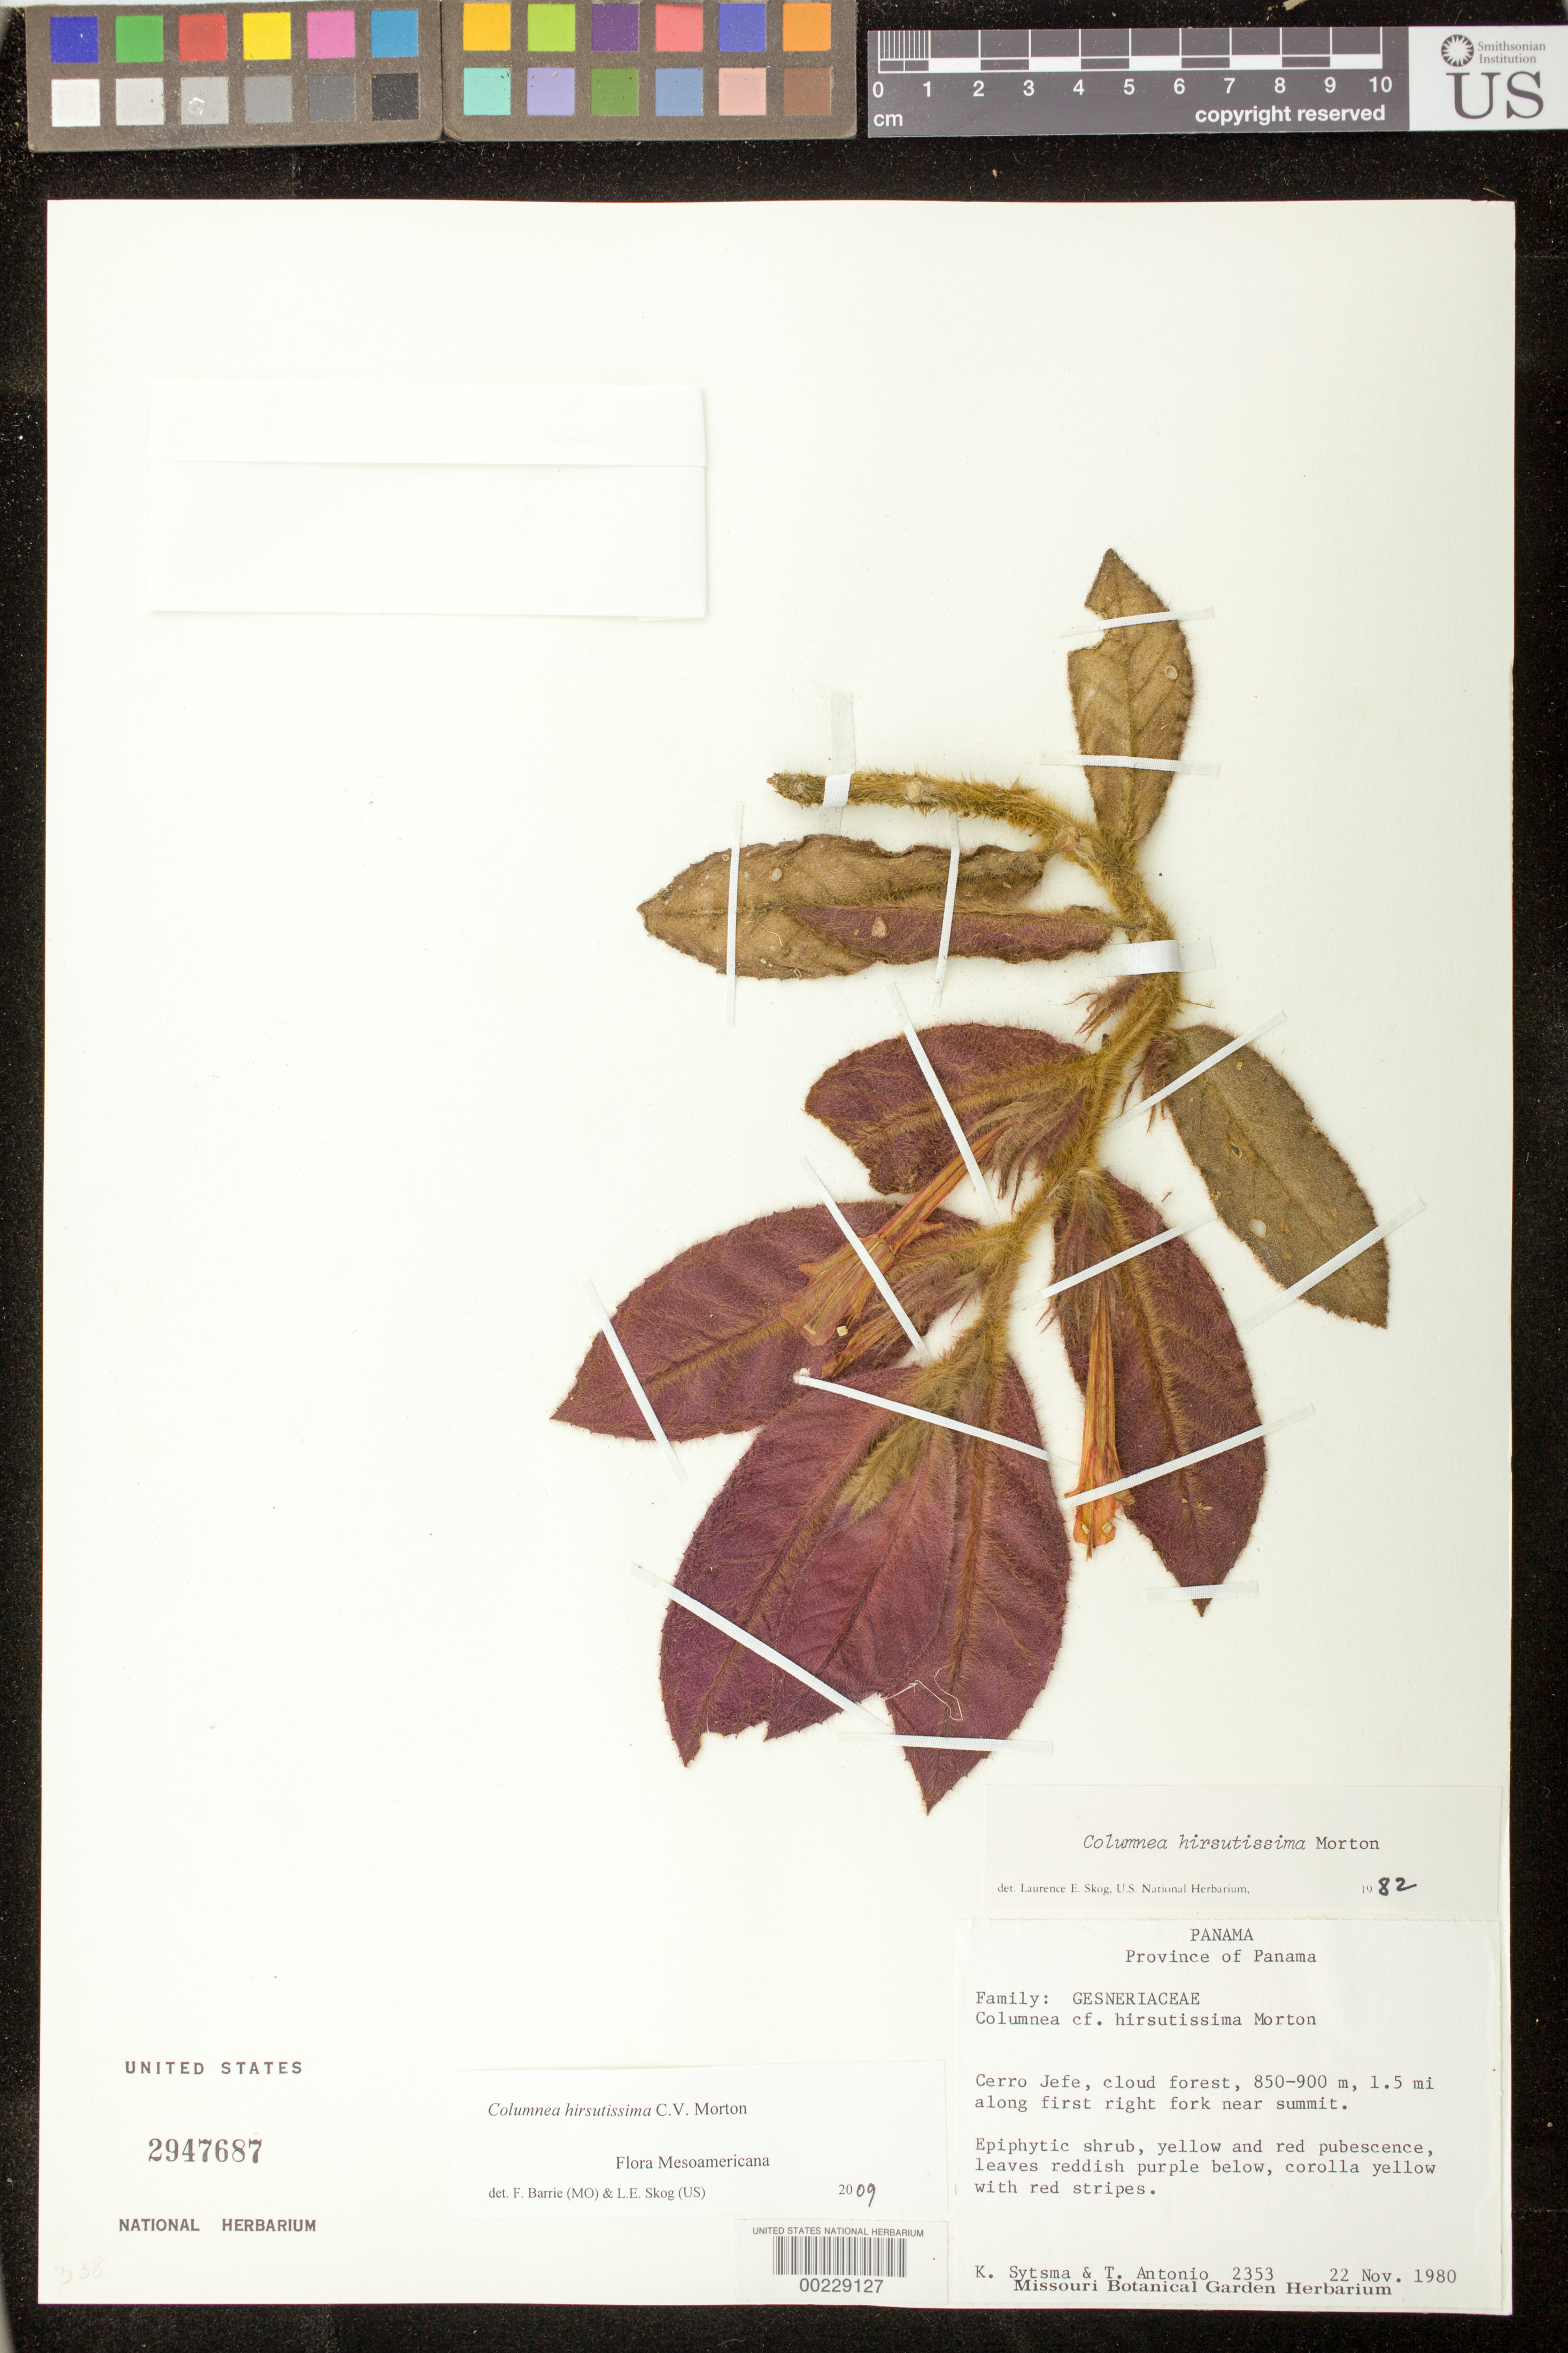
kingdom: Plantae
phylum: Tracheophyta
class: Magnoliopsida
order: Lamiales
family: Gesneriaceae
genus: Columnea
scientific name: Columnea hirsutissima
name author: C.V. Morton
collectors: K. J. Sytsma & T. Antonio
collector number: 2353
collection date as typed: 22 Nov 1980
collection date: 1980-11-22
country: Panama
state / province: Panamá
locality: Cerro Jefe, 1.5 mi along first right fork near summit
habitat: Cloud forest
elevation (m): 850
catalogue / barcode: US 2947687